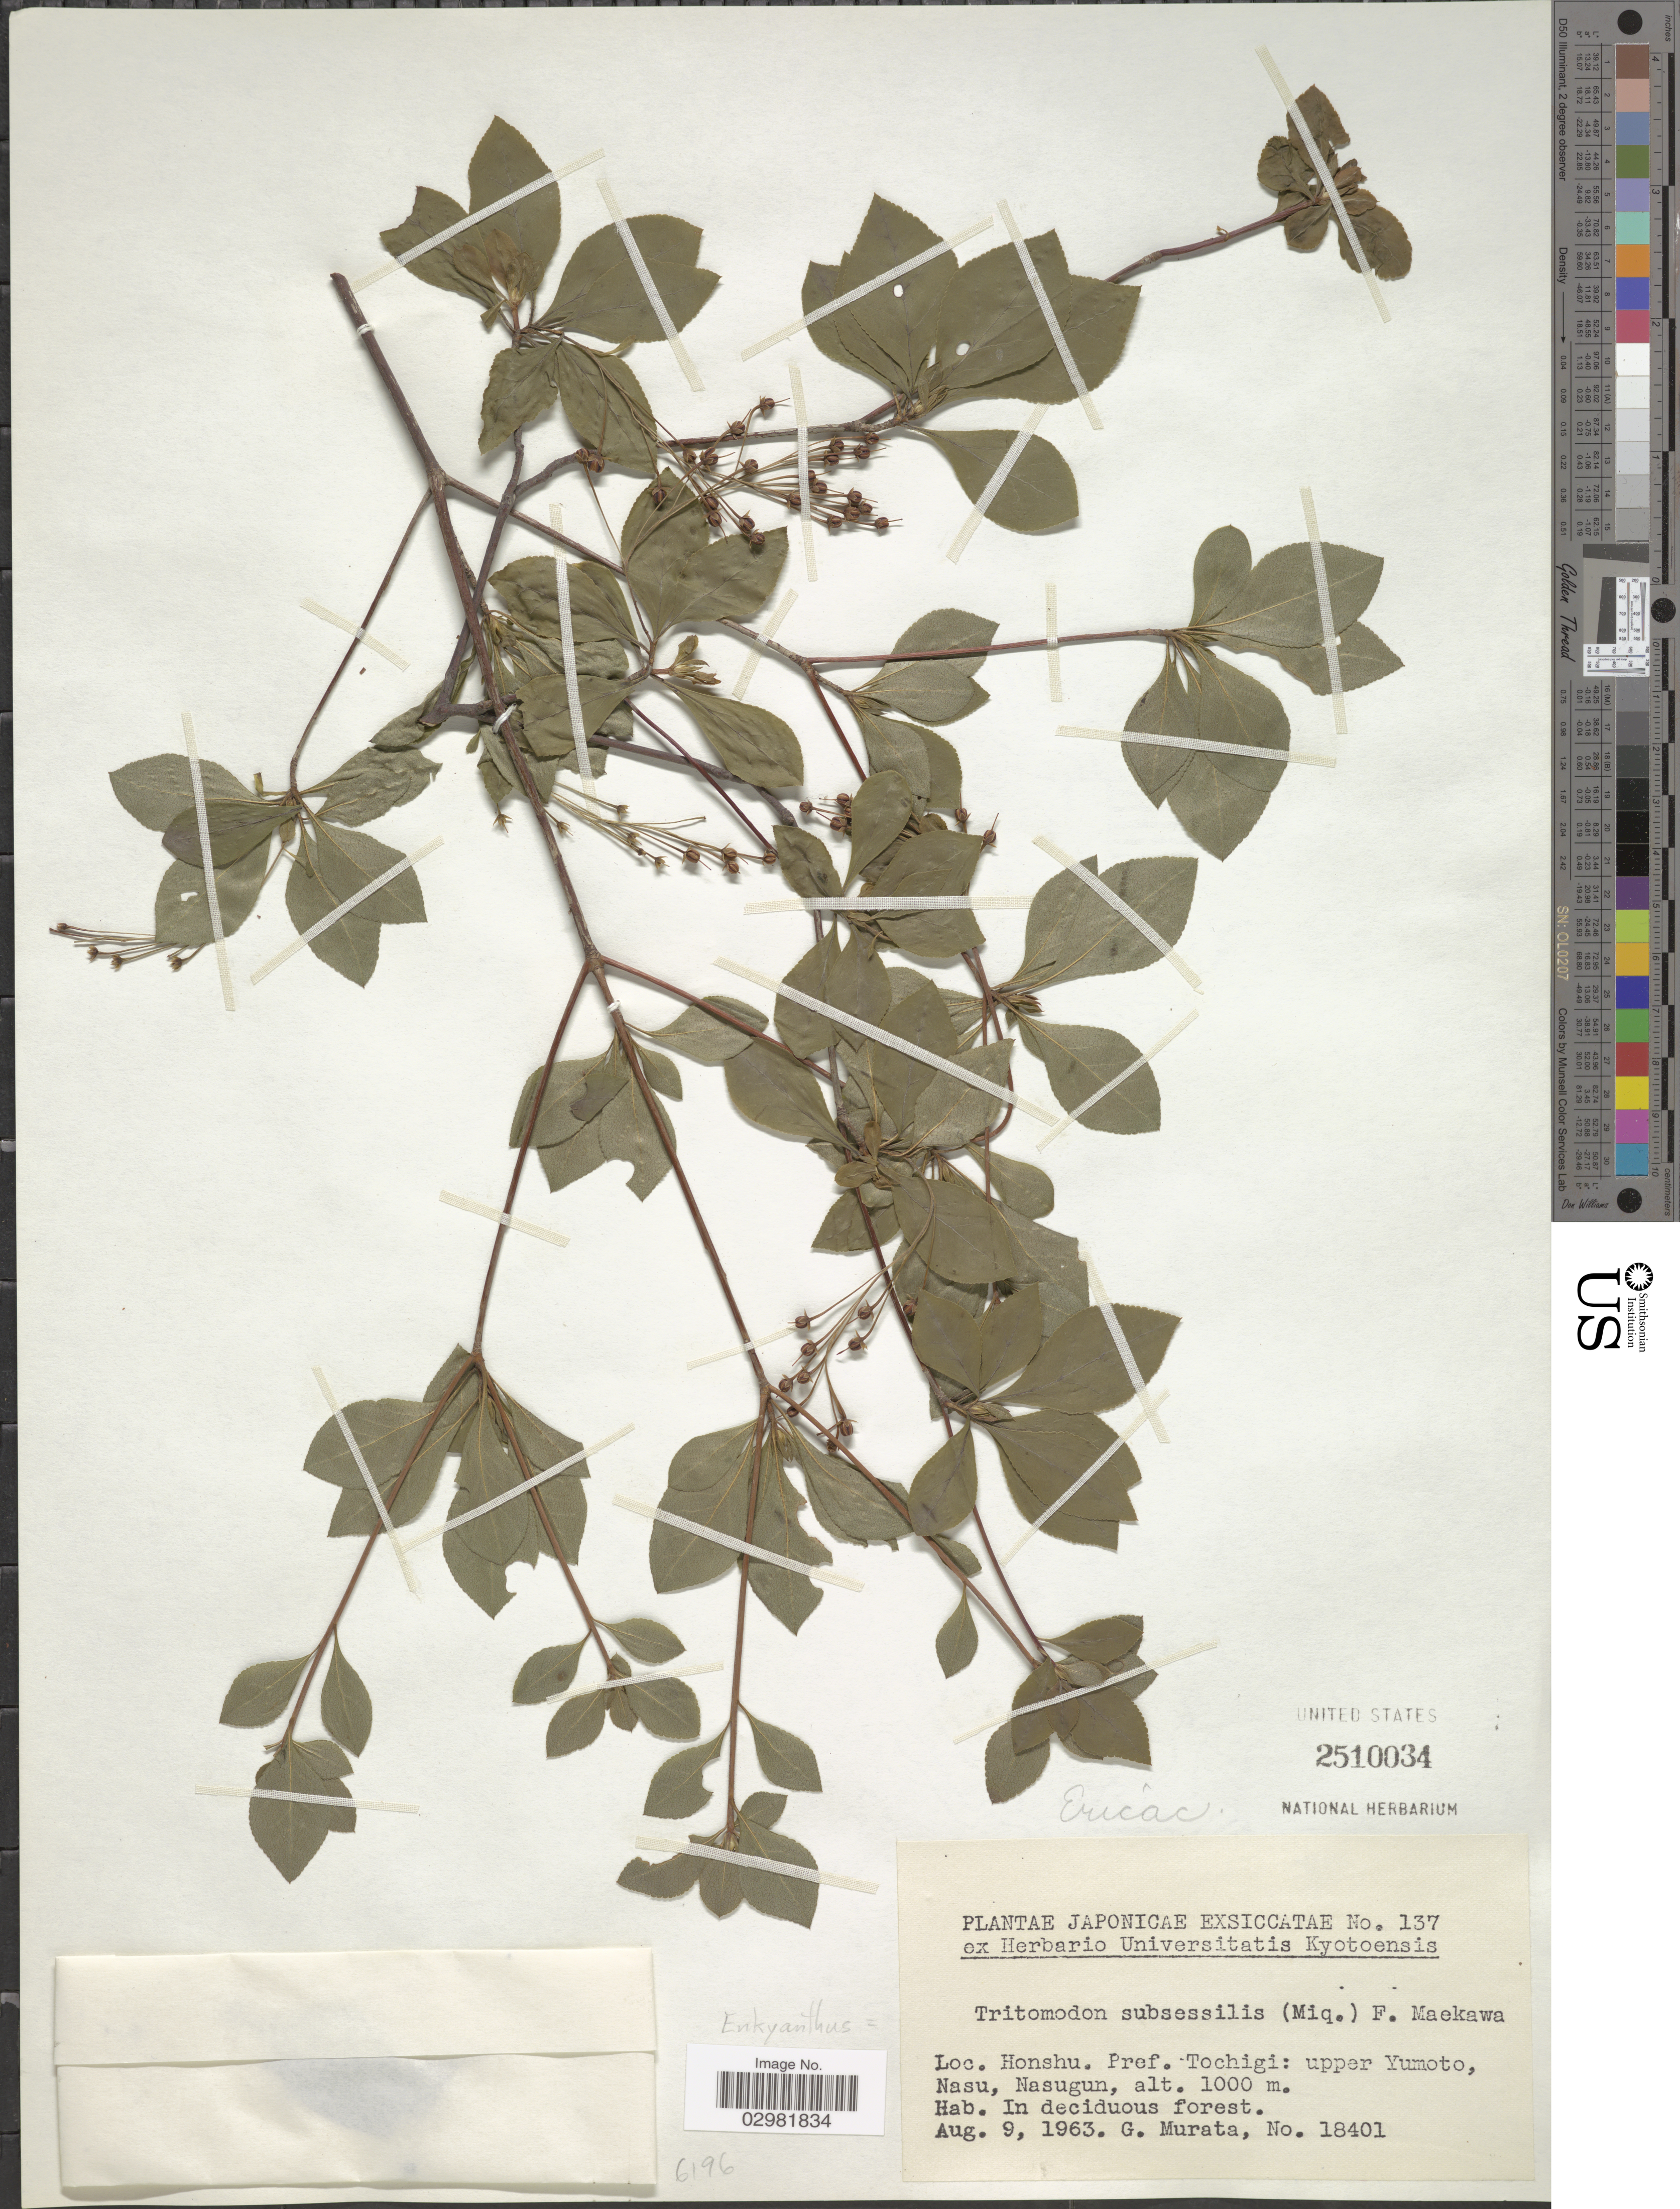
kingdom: Plantae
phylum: Tracheophyta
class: Magnoliopsida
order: Ericales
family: Ericaceae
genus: Enkianthus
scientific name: Enkianthus subsessilis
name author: (Maxim.) Makino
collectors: G. Murata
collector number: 18401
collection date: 1963-08-09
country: Japan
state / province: Totigi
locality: Honshu. Pref. Tochigi: Upper Yumoto, Nasu, Nasugun.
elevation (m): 1000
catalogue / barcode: US 2510034